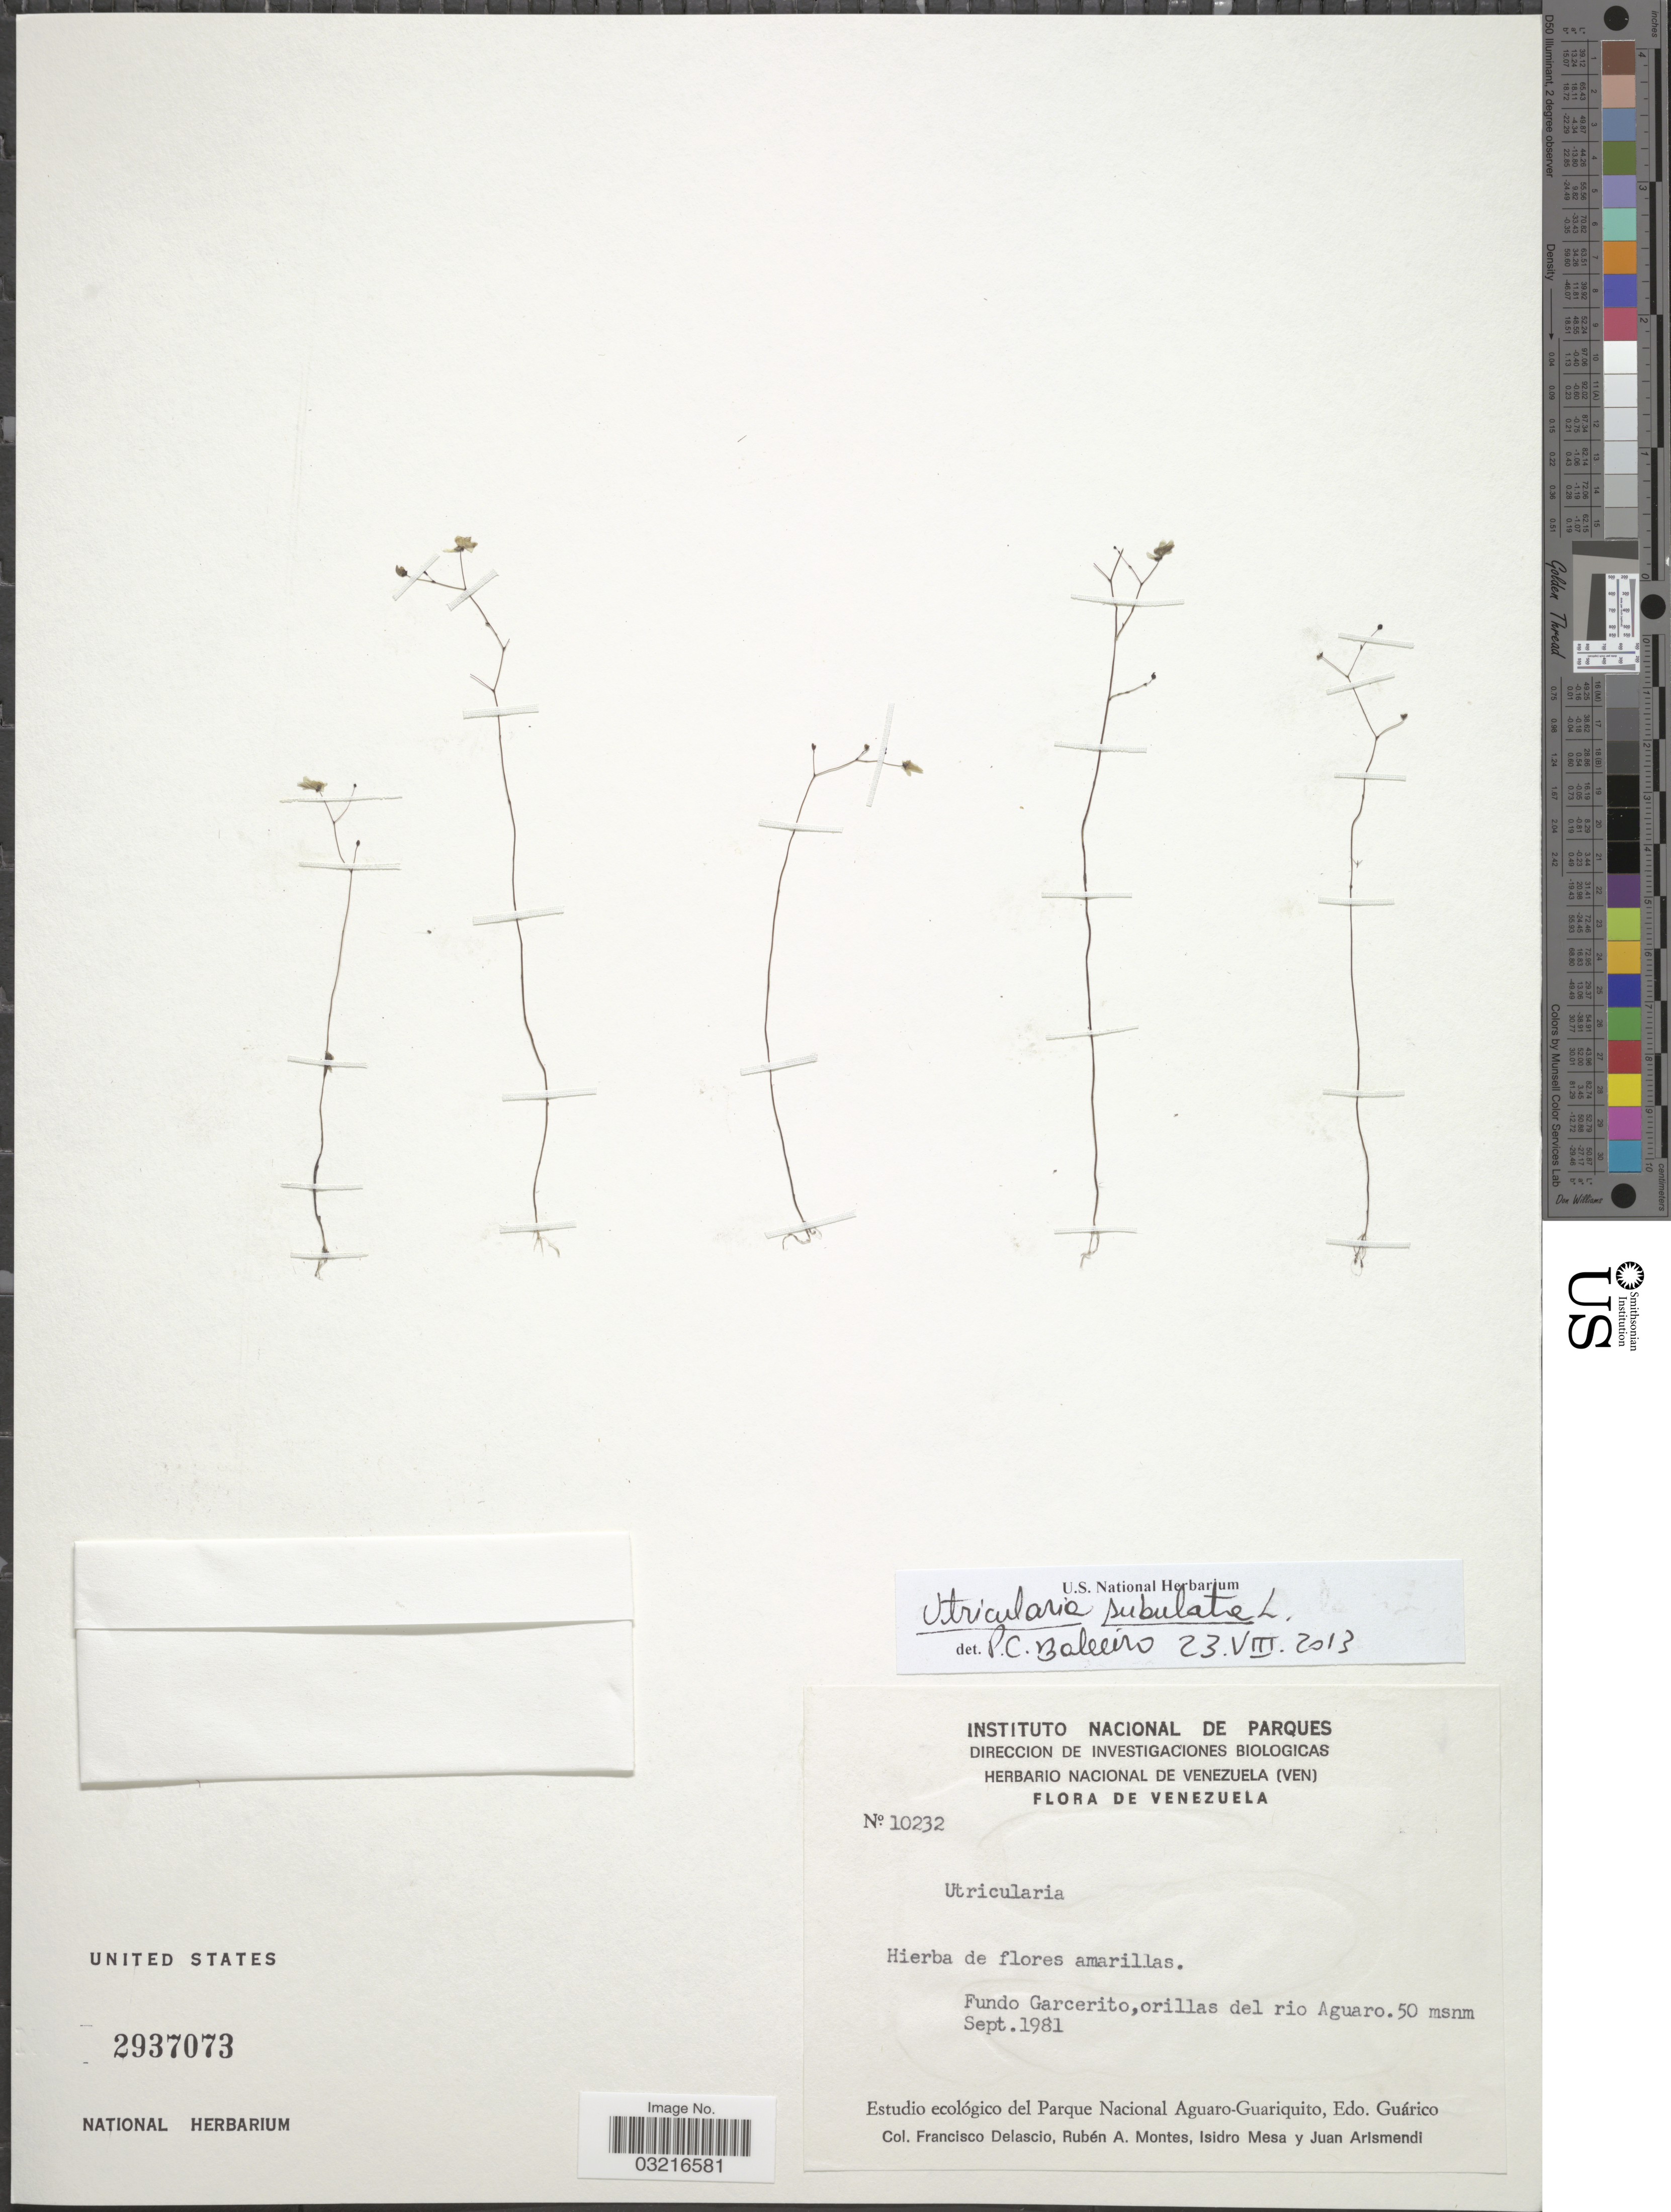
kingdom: Plantae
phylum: Tracheophyta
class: Magnoliopsida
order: Lamiales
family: Lentibulariaceae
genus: Utricularia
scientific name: Utricularia subulata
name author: L.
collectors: F. Delascio, R. Montes, I. Mesa & J. Arismendi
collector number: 10232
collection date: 1981-09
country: Venezuela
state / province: Guárico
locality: Fundo Garcerito, orillas del rio Aguaro. Estudio ecológico del Parque Nacional Aguaro-Guariquito.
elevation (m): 50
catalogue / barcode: US 2937073